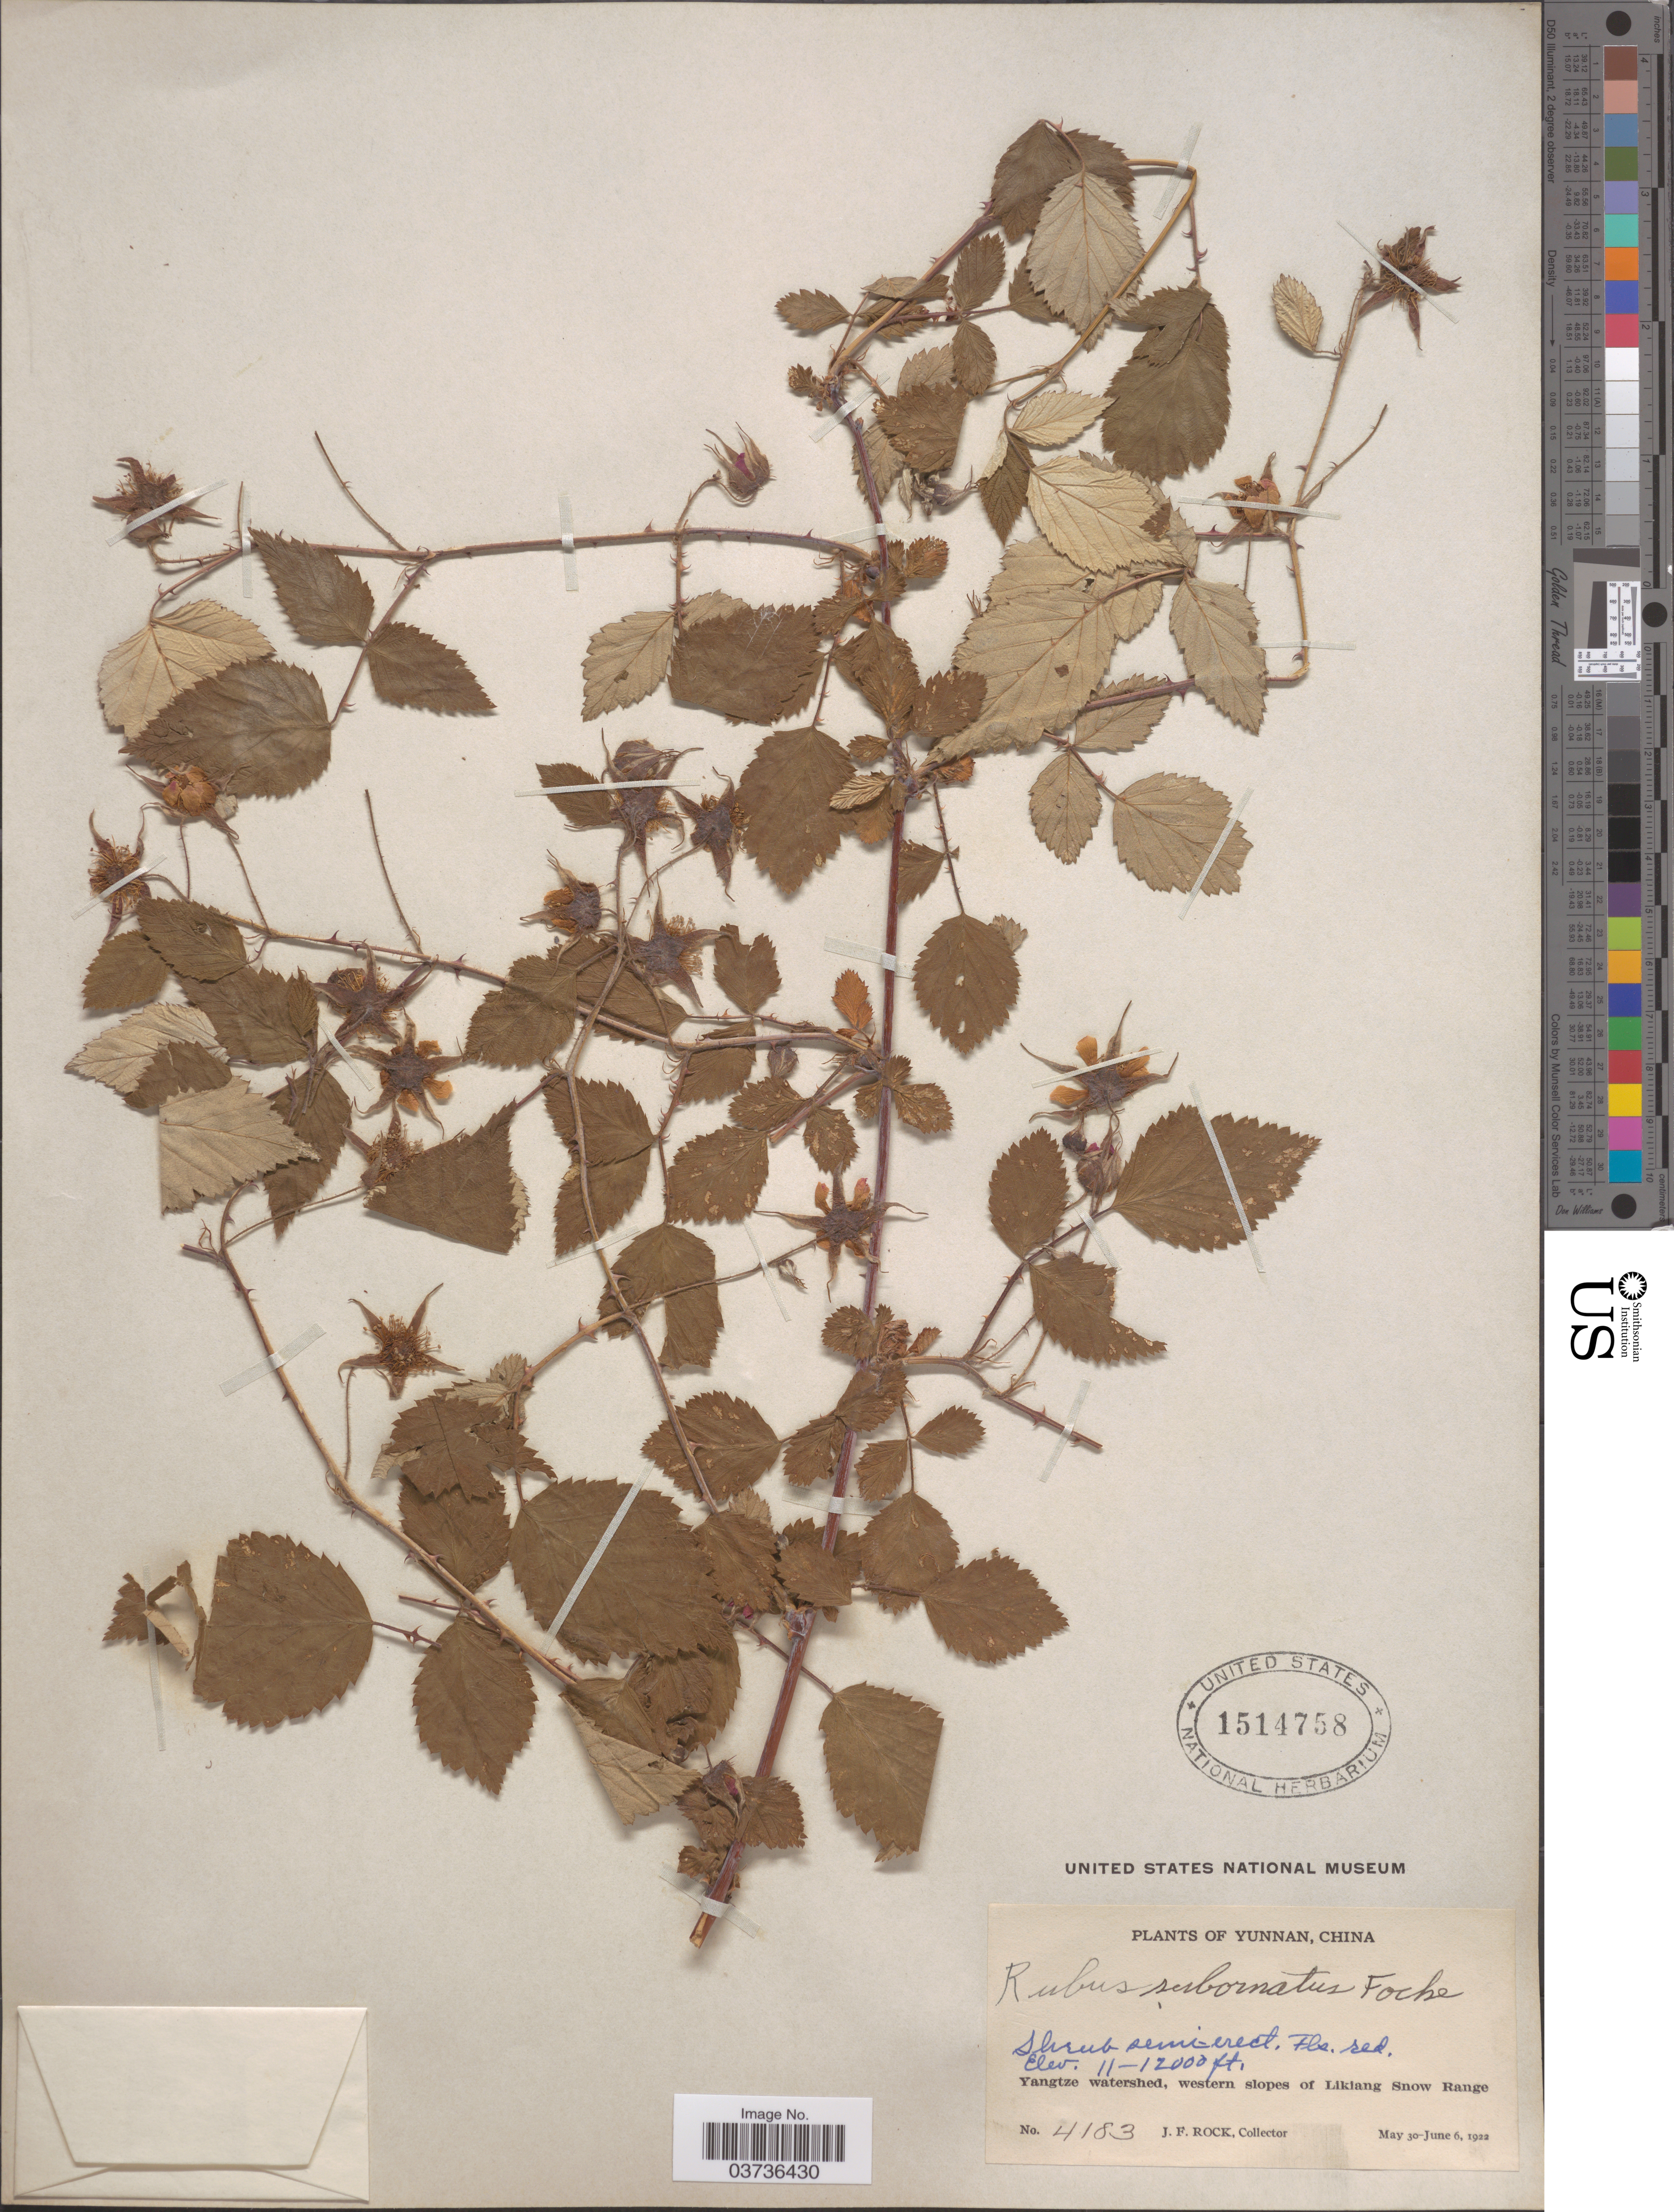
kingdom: Plantae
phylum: Tracheophyta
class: Magnoliopsida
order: Rosales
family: Rosaceae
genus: Rubus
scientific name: Rubus subornatus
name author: Focke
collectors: J. Rock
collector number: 4183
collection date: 1922-05-30/1922-06-06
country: China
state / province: Yunnan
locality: Yangtze watershed, western slopes of Likiang Snow Range.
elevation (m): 3353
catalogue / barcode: US 1514758